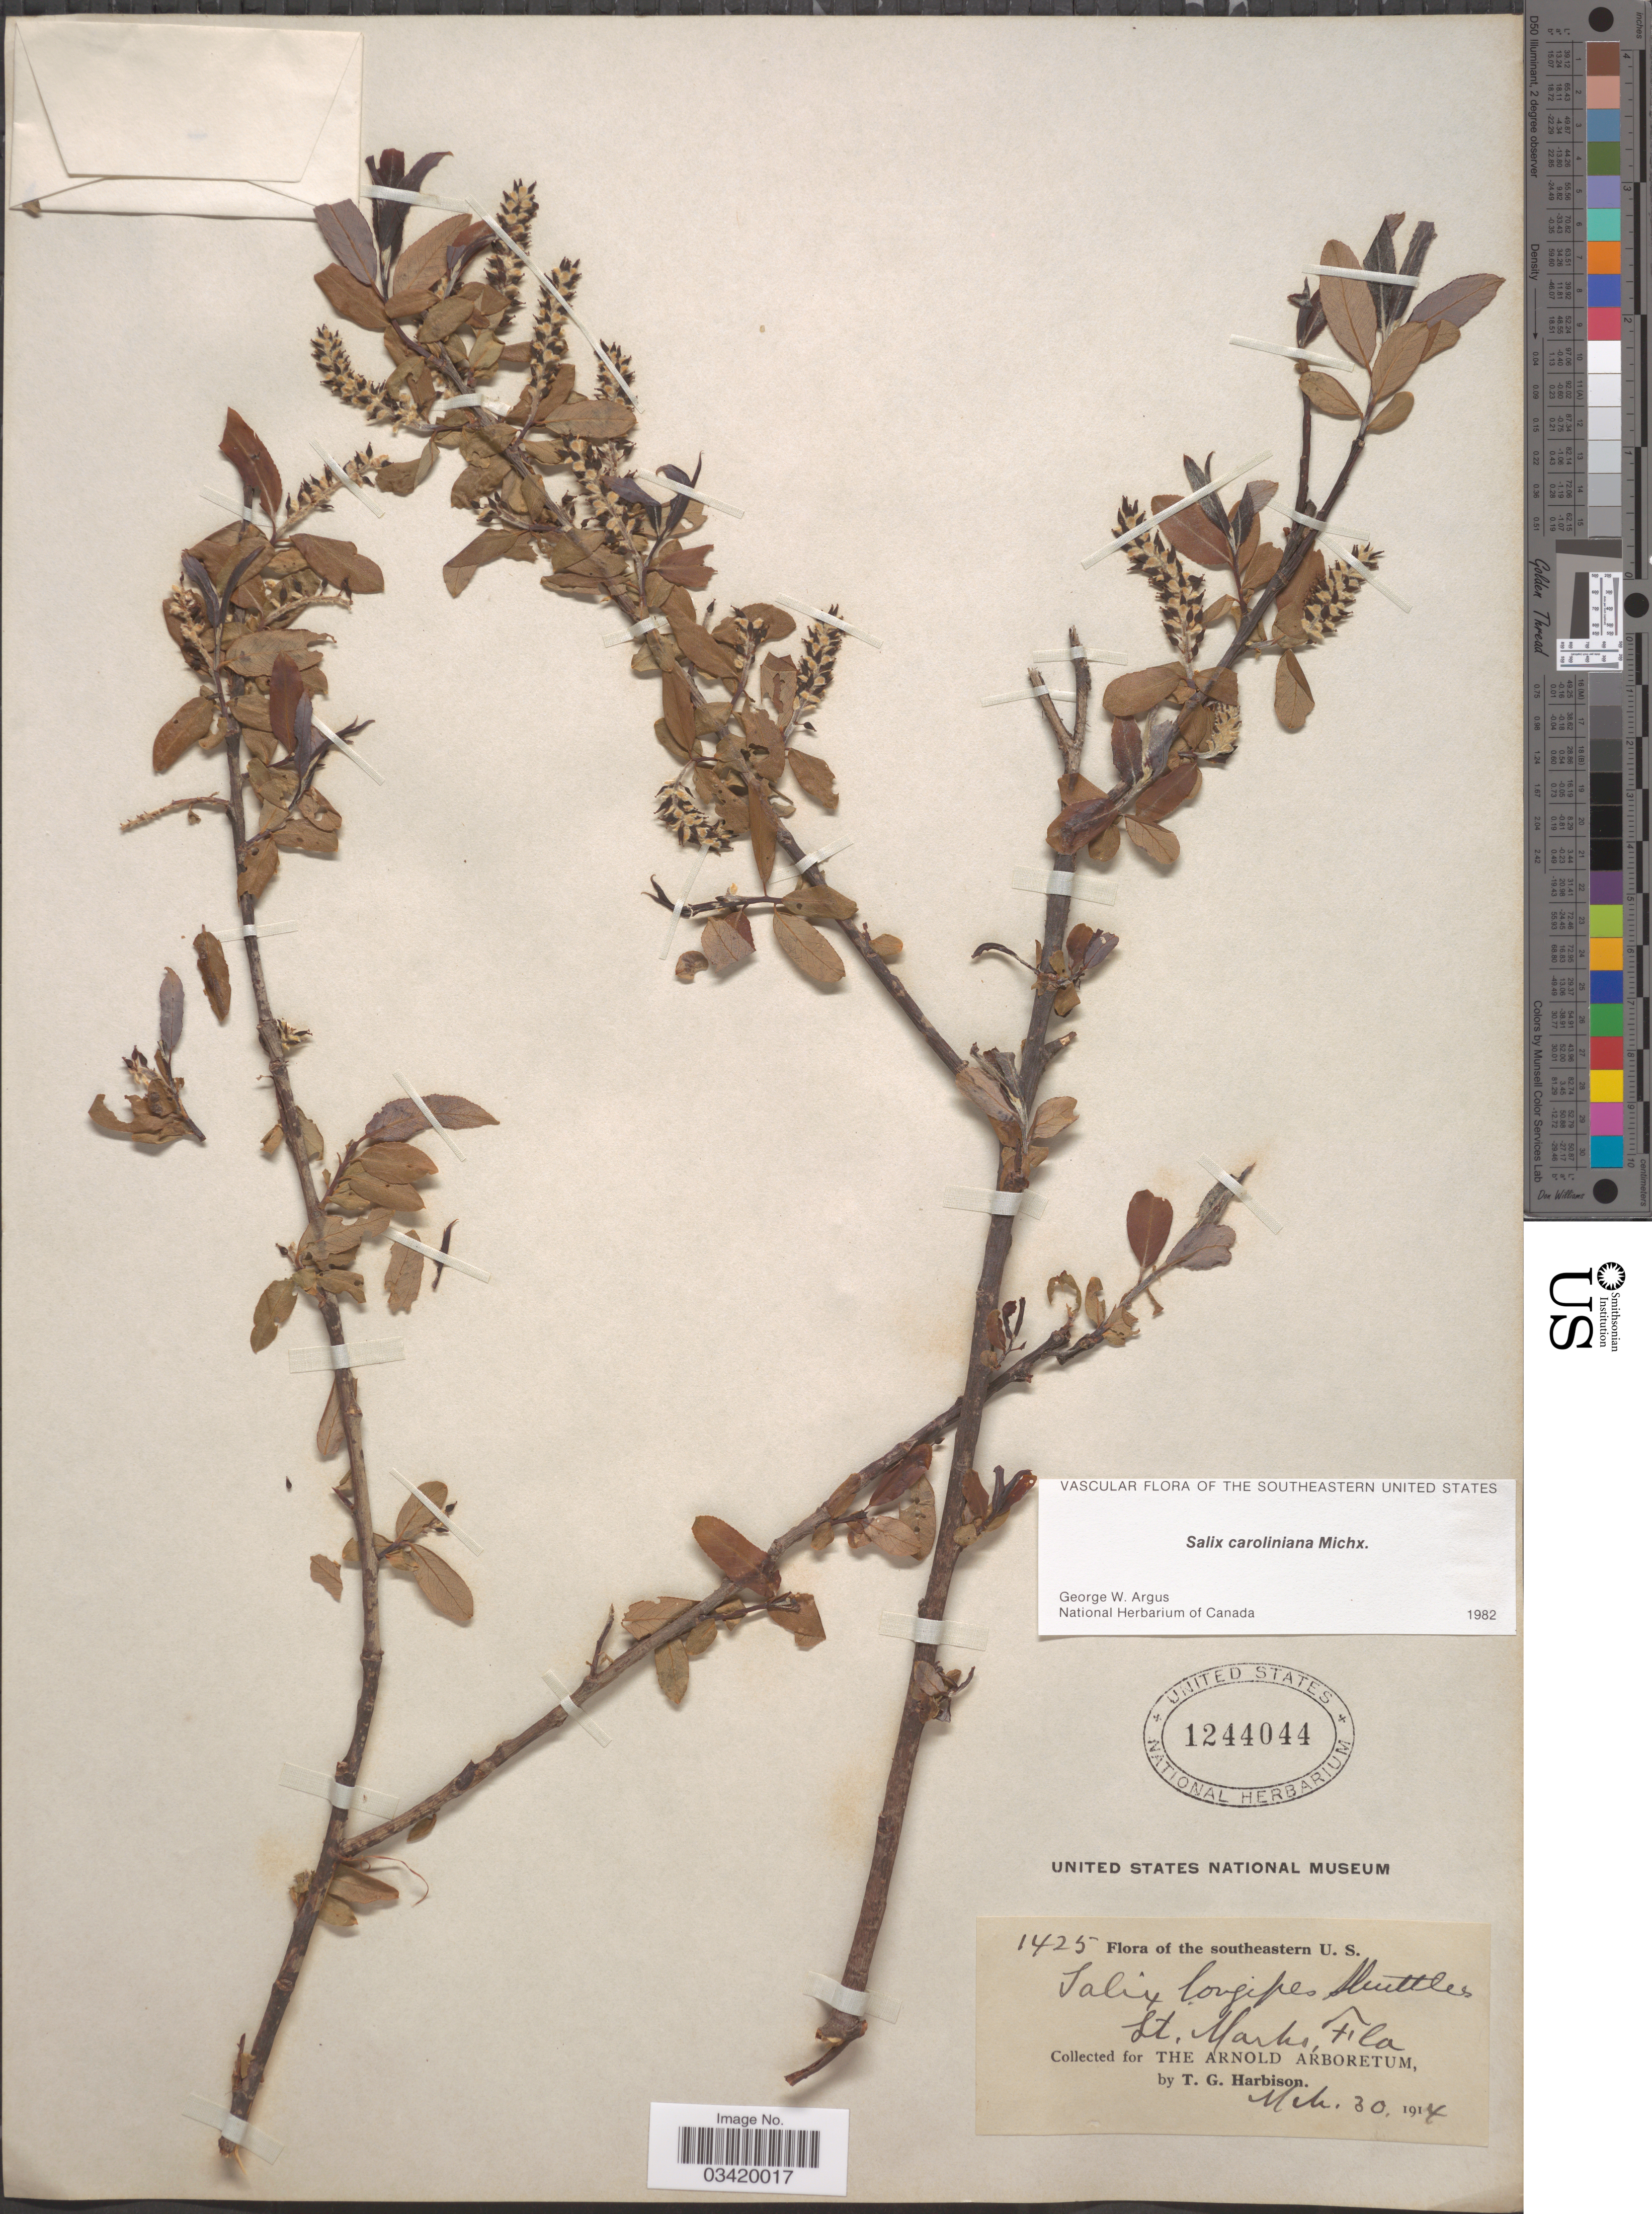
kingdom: Plantae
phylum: Tracheophyta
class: Magnoliopsida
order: Malpighiales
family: Salicaceae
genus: Salix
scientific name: Salix caroliniana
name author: Michx.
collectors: T. Harbison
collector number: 1425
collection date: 1914-03-30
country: United States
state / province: Florida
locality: The southeastern U.S. St. Marks.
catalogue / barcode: US 1244044